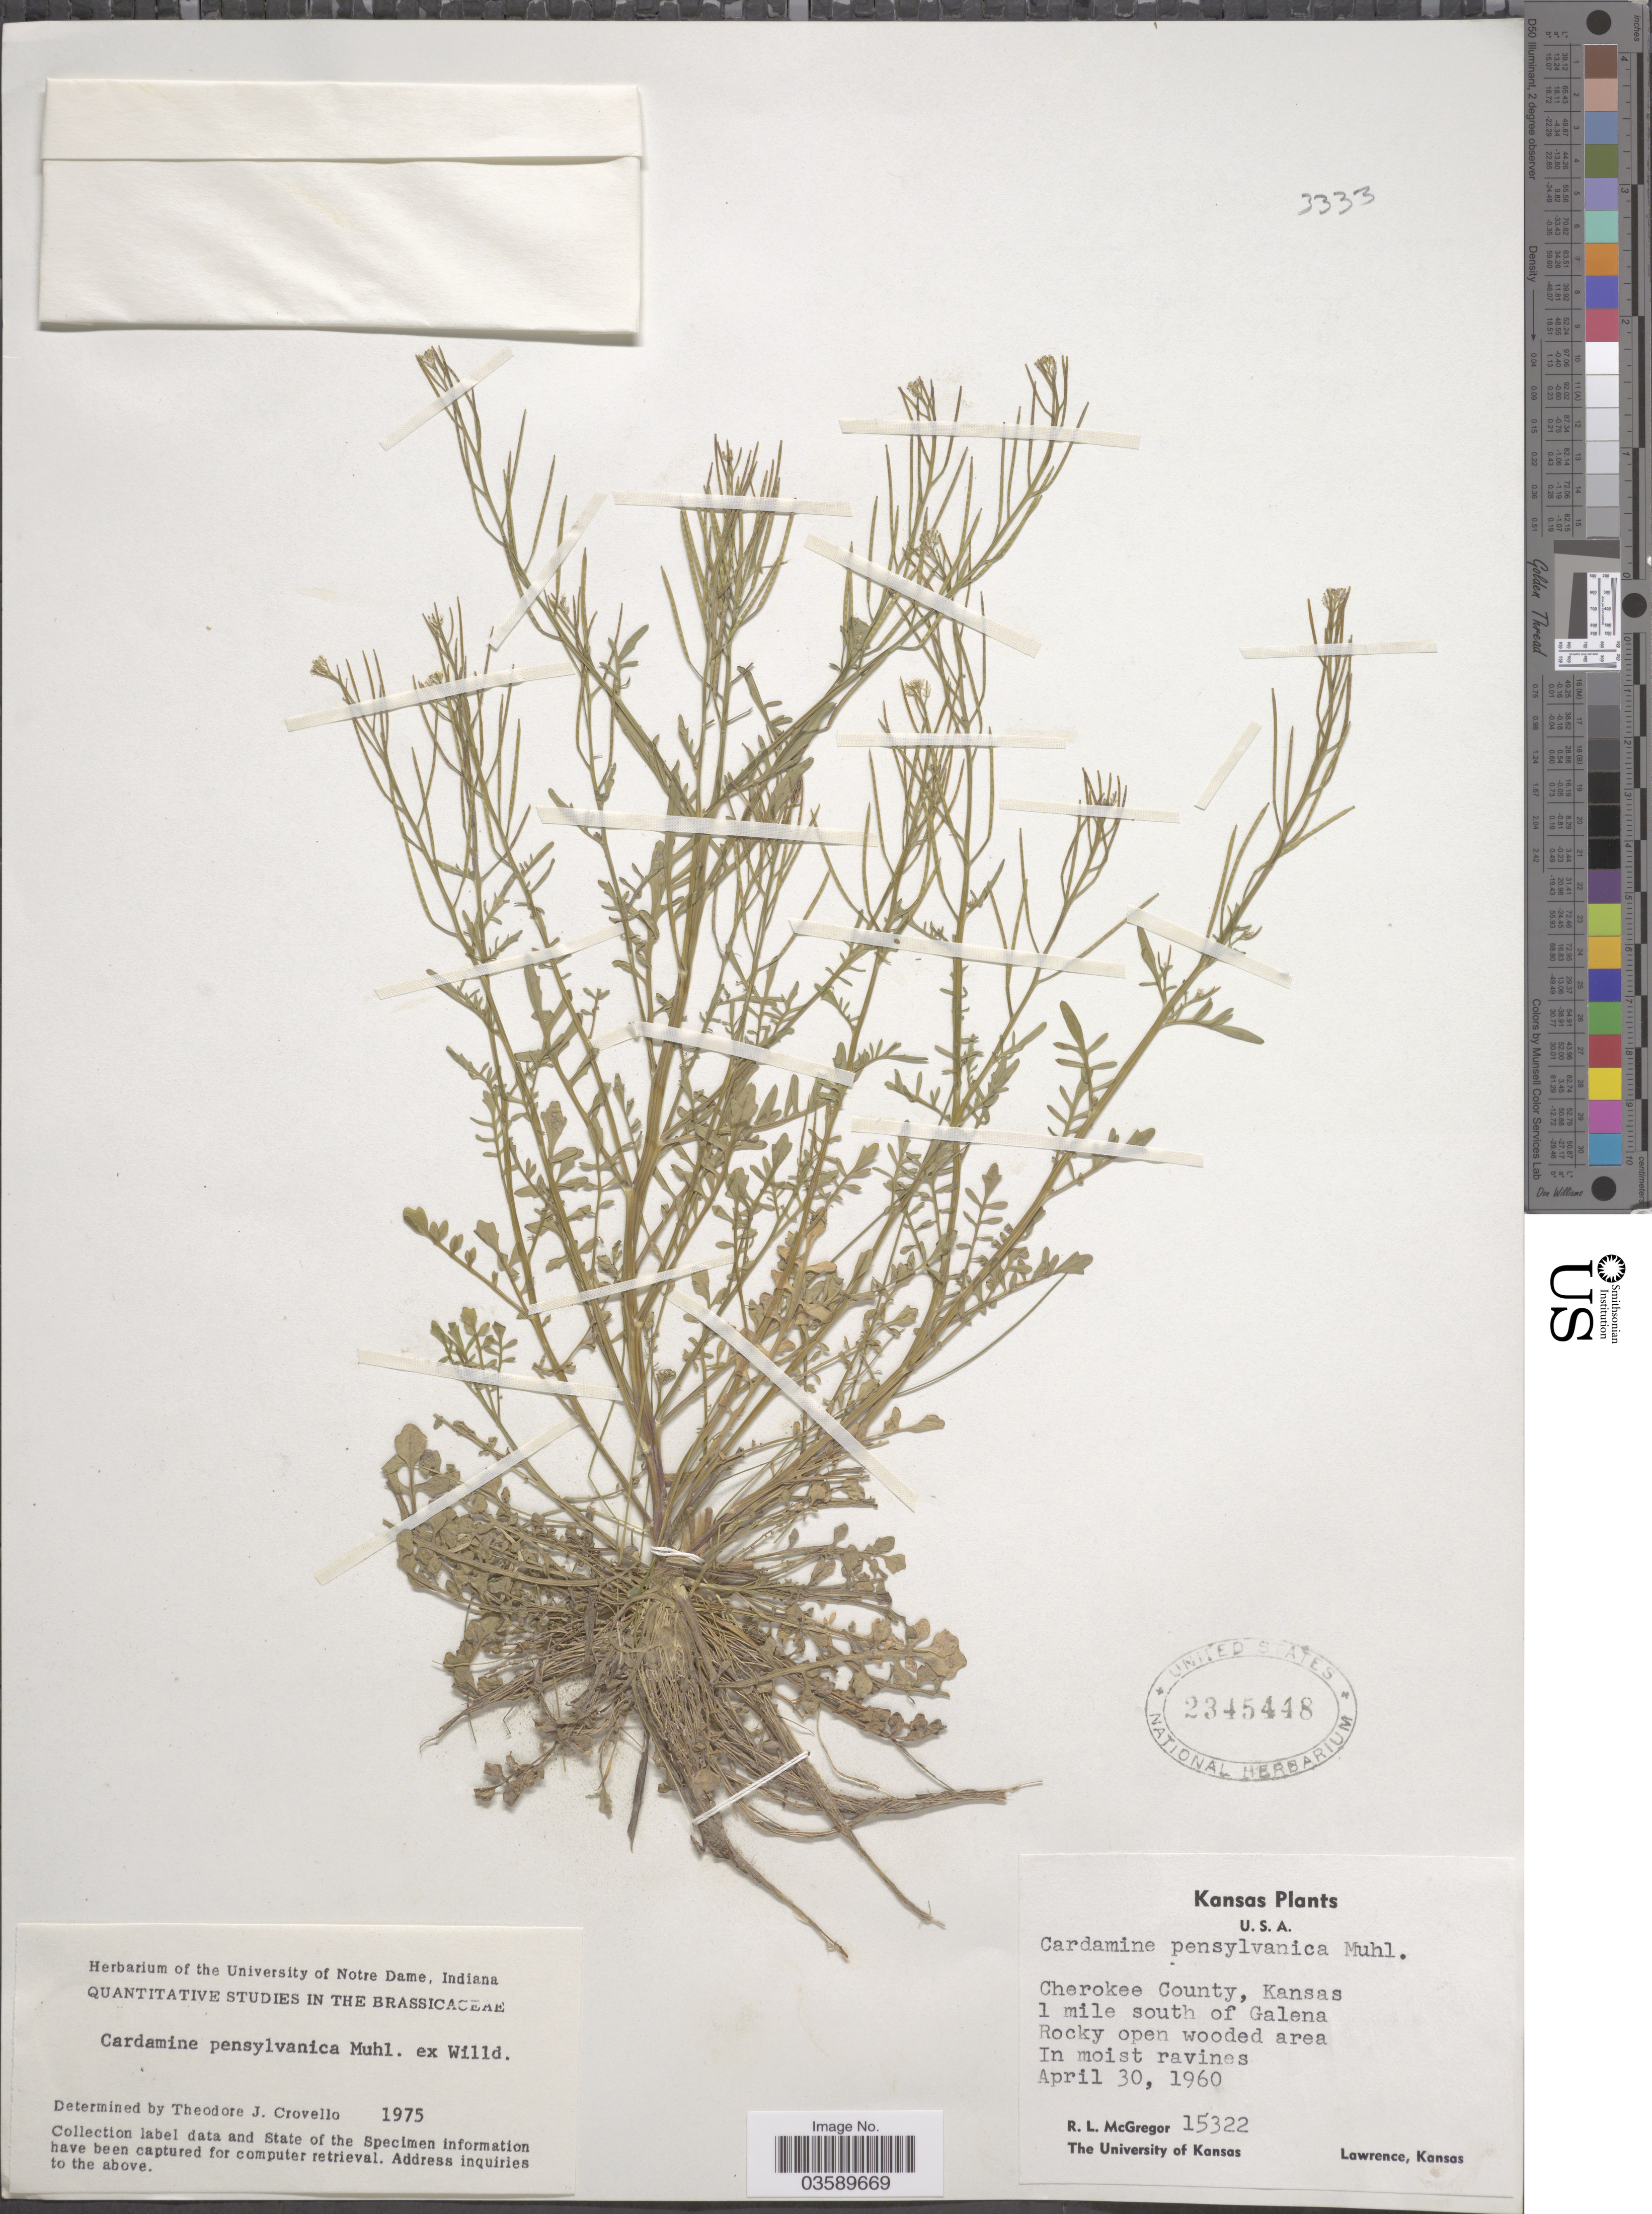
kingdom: Plantae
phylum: Tracheophyta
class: Magnoliopsida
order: Brassicales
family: Brassicaceae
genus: Cardamine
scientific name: Cardamine pensylvanica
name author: Muhl. ex Willd.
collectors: R. McGregor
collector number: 15322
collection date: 1960-04-30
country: United States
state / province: Kansas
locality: Cherokee County. 1 mile south of Galena. Rocky open wooded area. In moist ravines.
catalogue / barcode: US 2345448